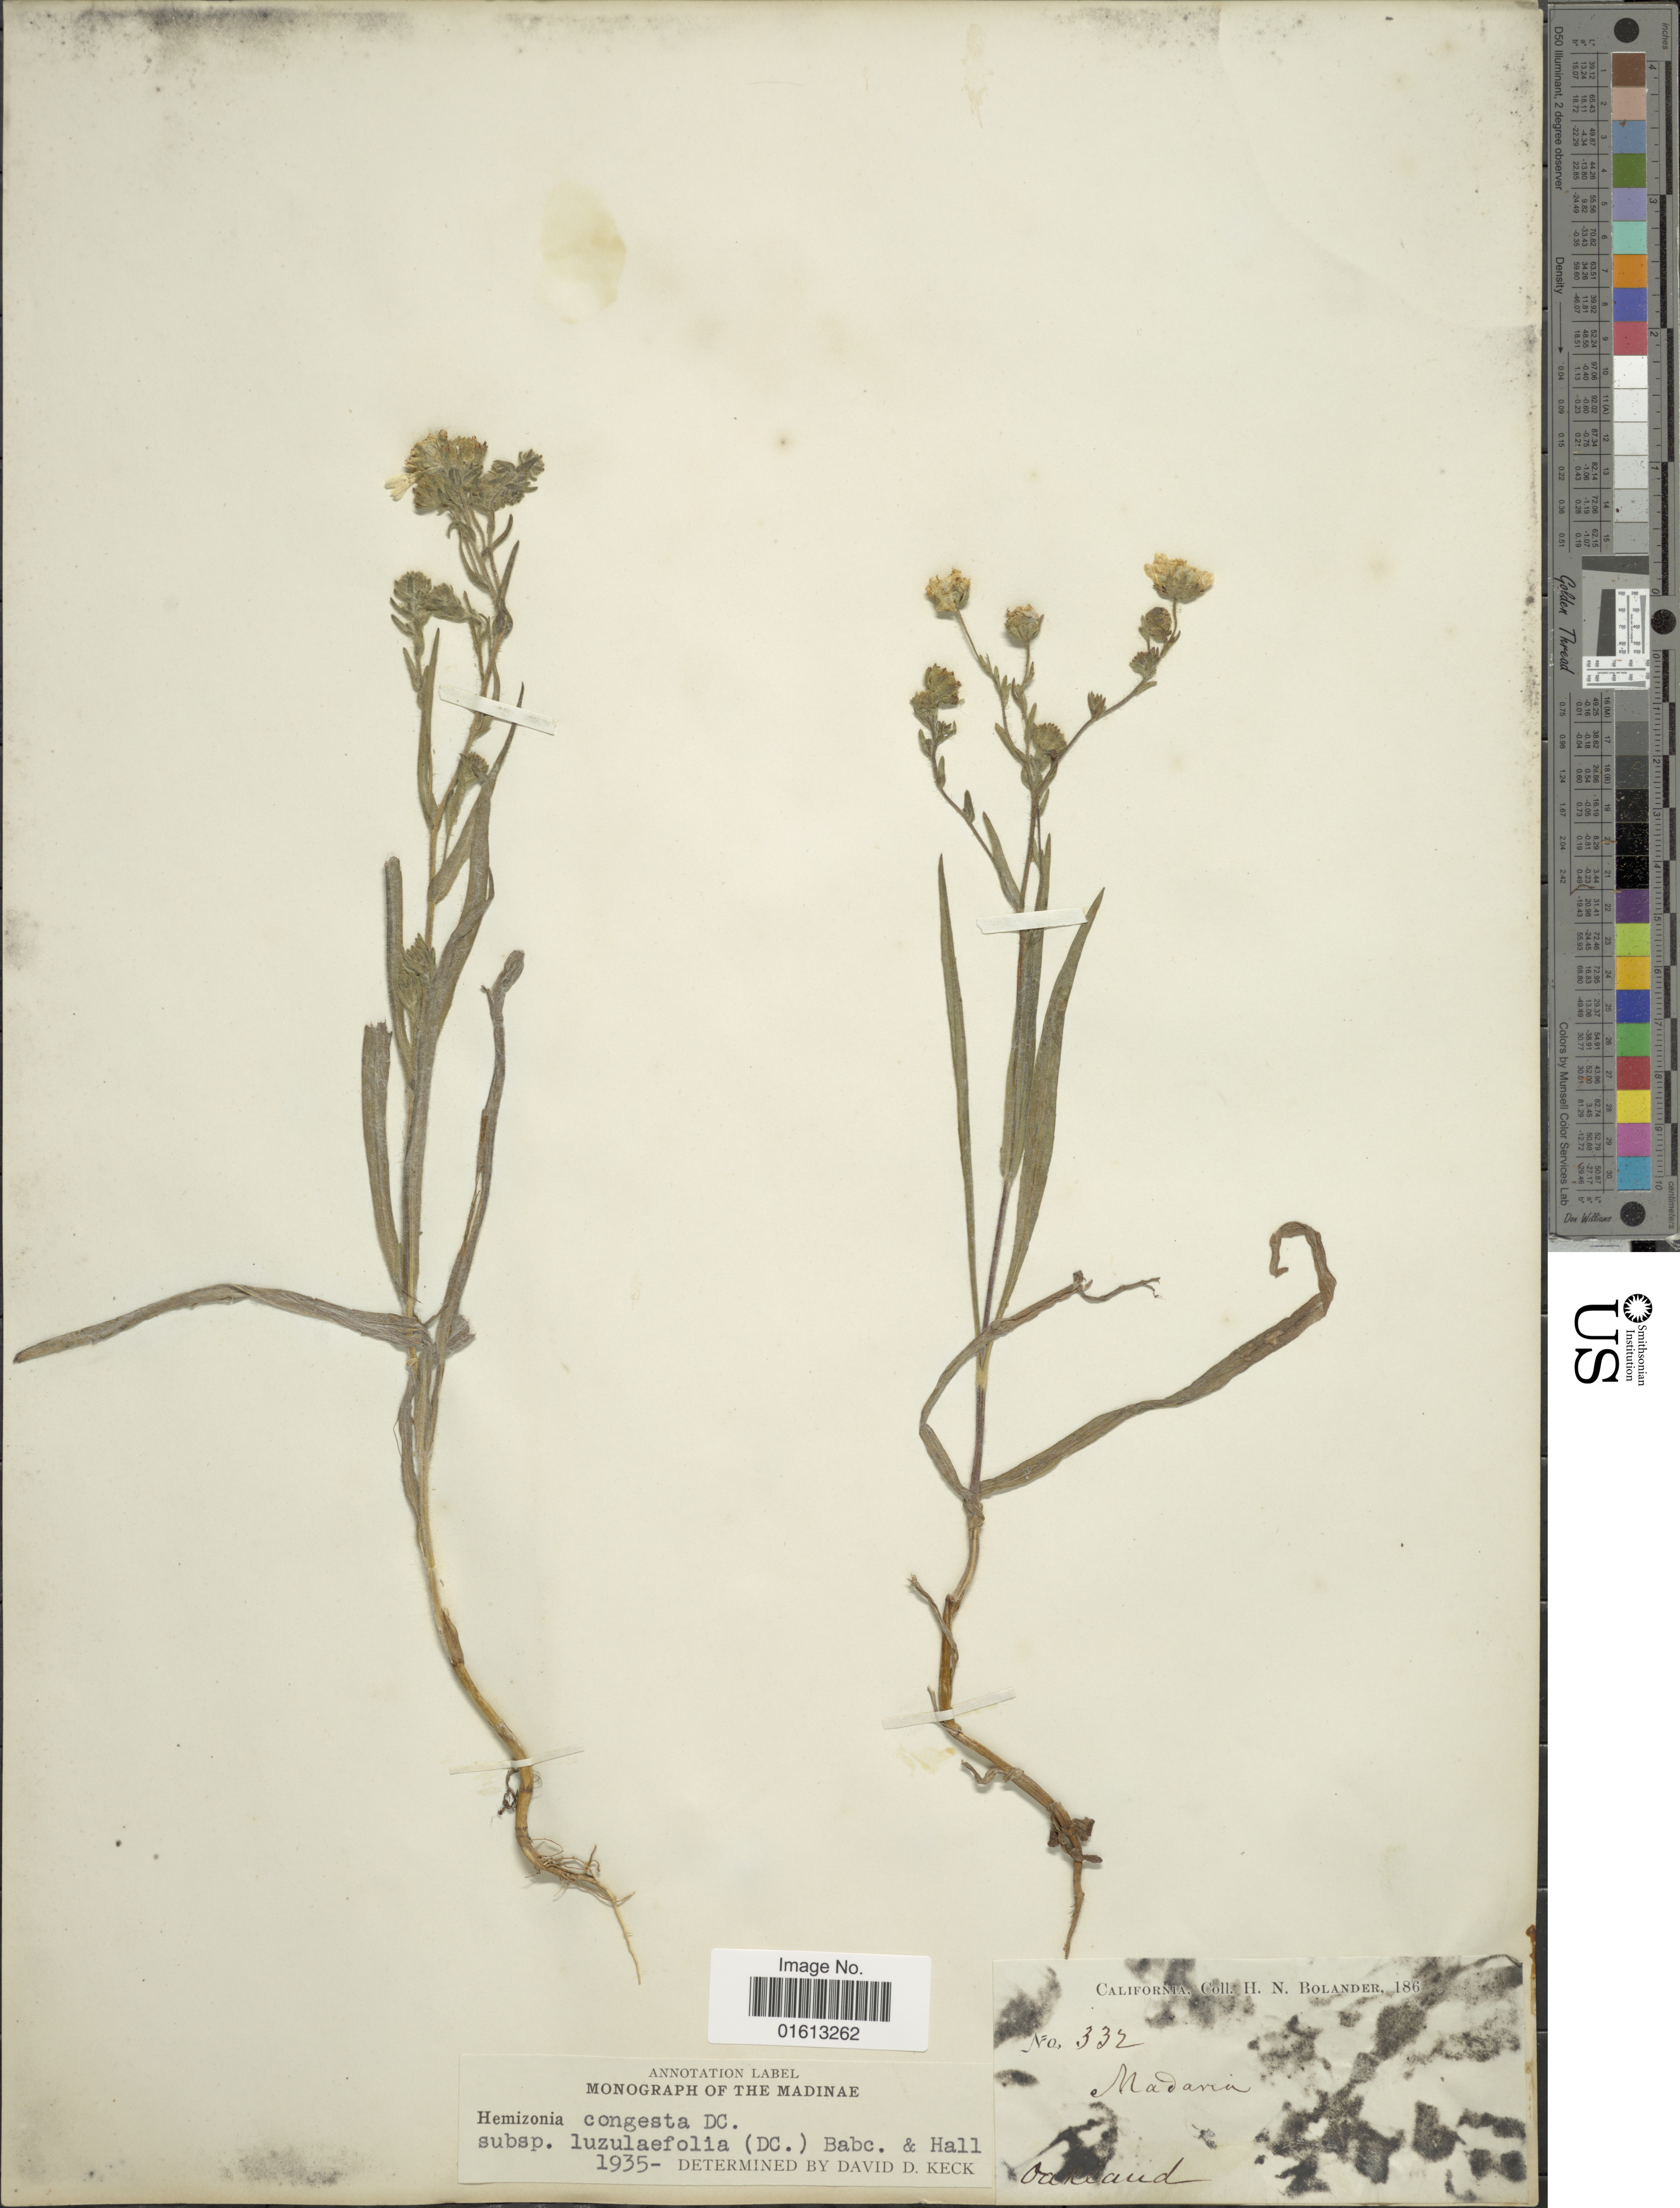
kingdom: Plantae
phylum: Tracheophyta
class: Magnoliopsida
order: Asterales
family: Asteraceae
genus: Hemizonia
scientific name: Hemizonia congesta subsp. luzulaefolia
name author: (DC.) Babc. & H.M. Hall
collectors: H. Bolander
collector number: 332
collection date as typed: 186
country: United States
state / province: California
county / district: Alameda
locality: Oakland